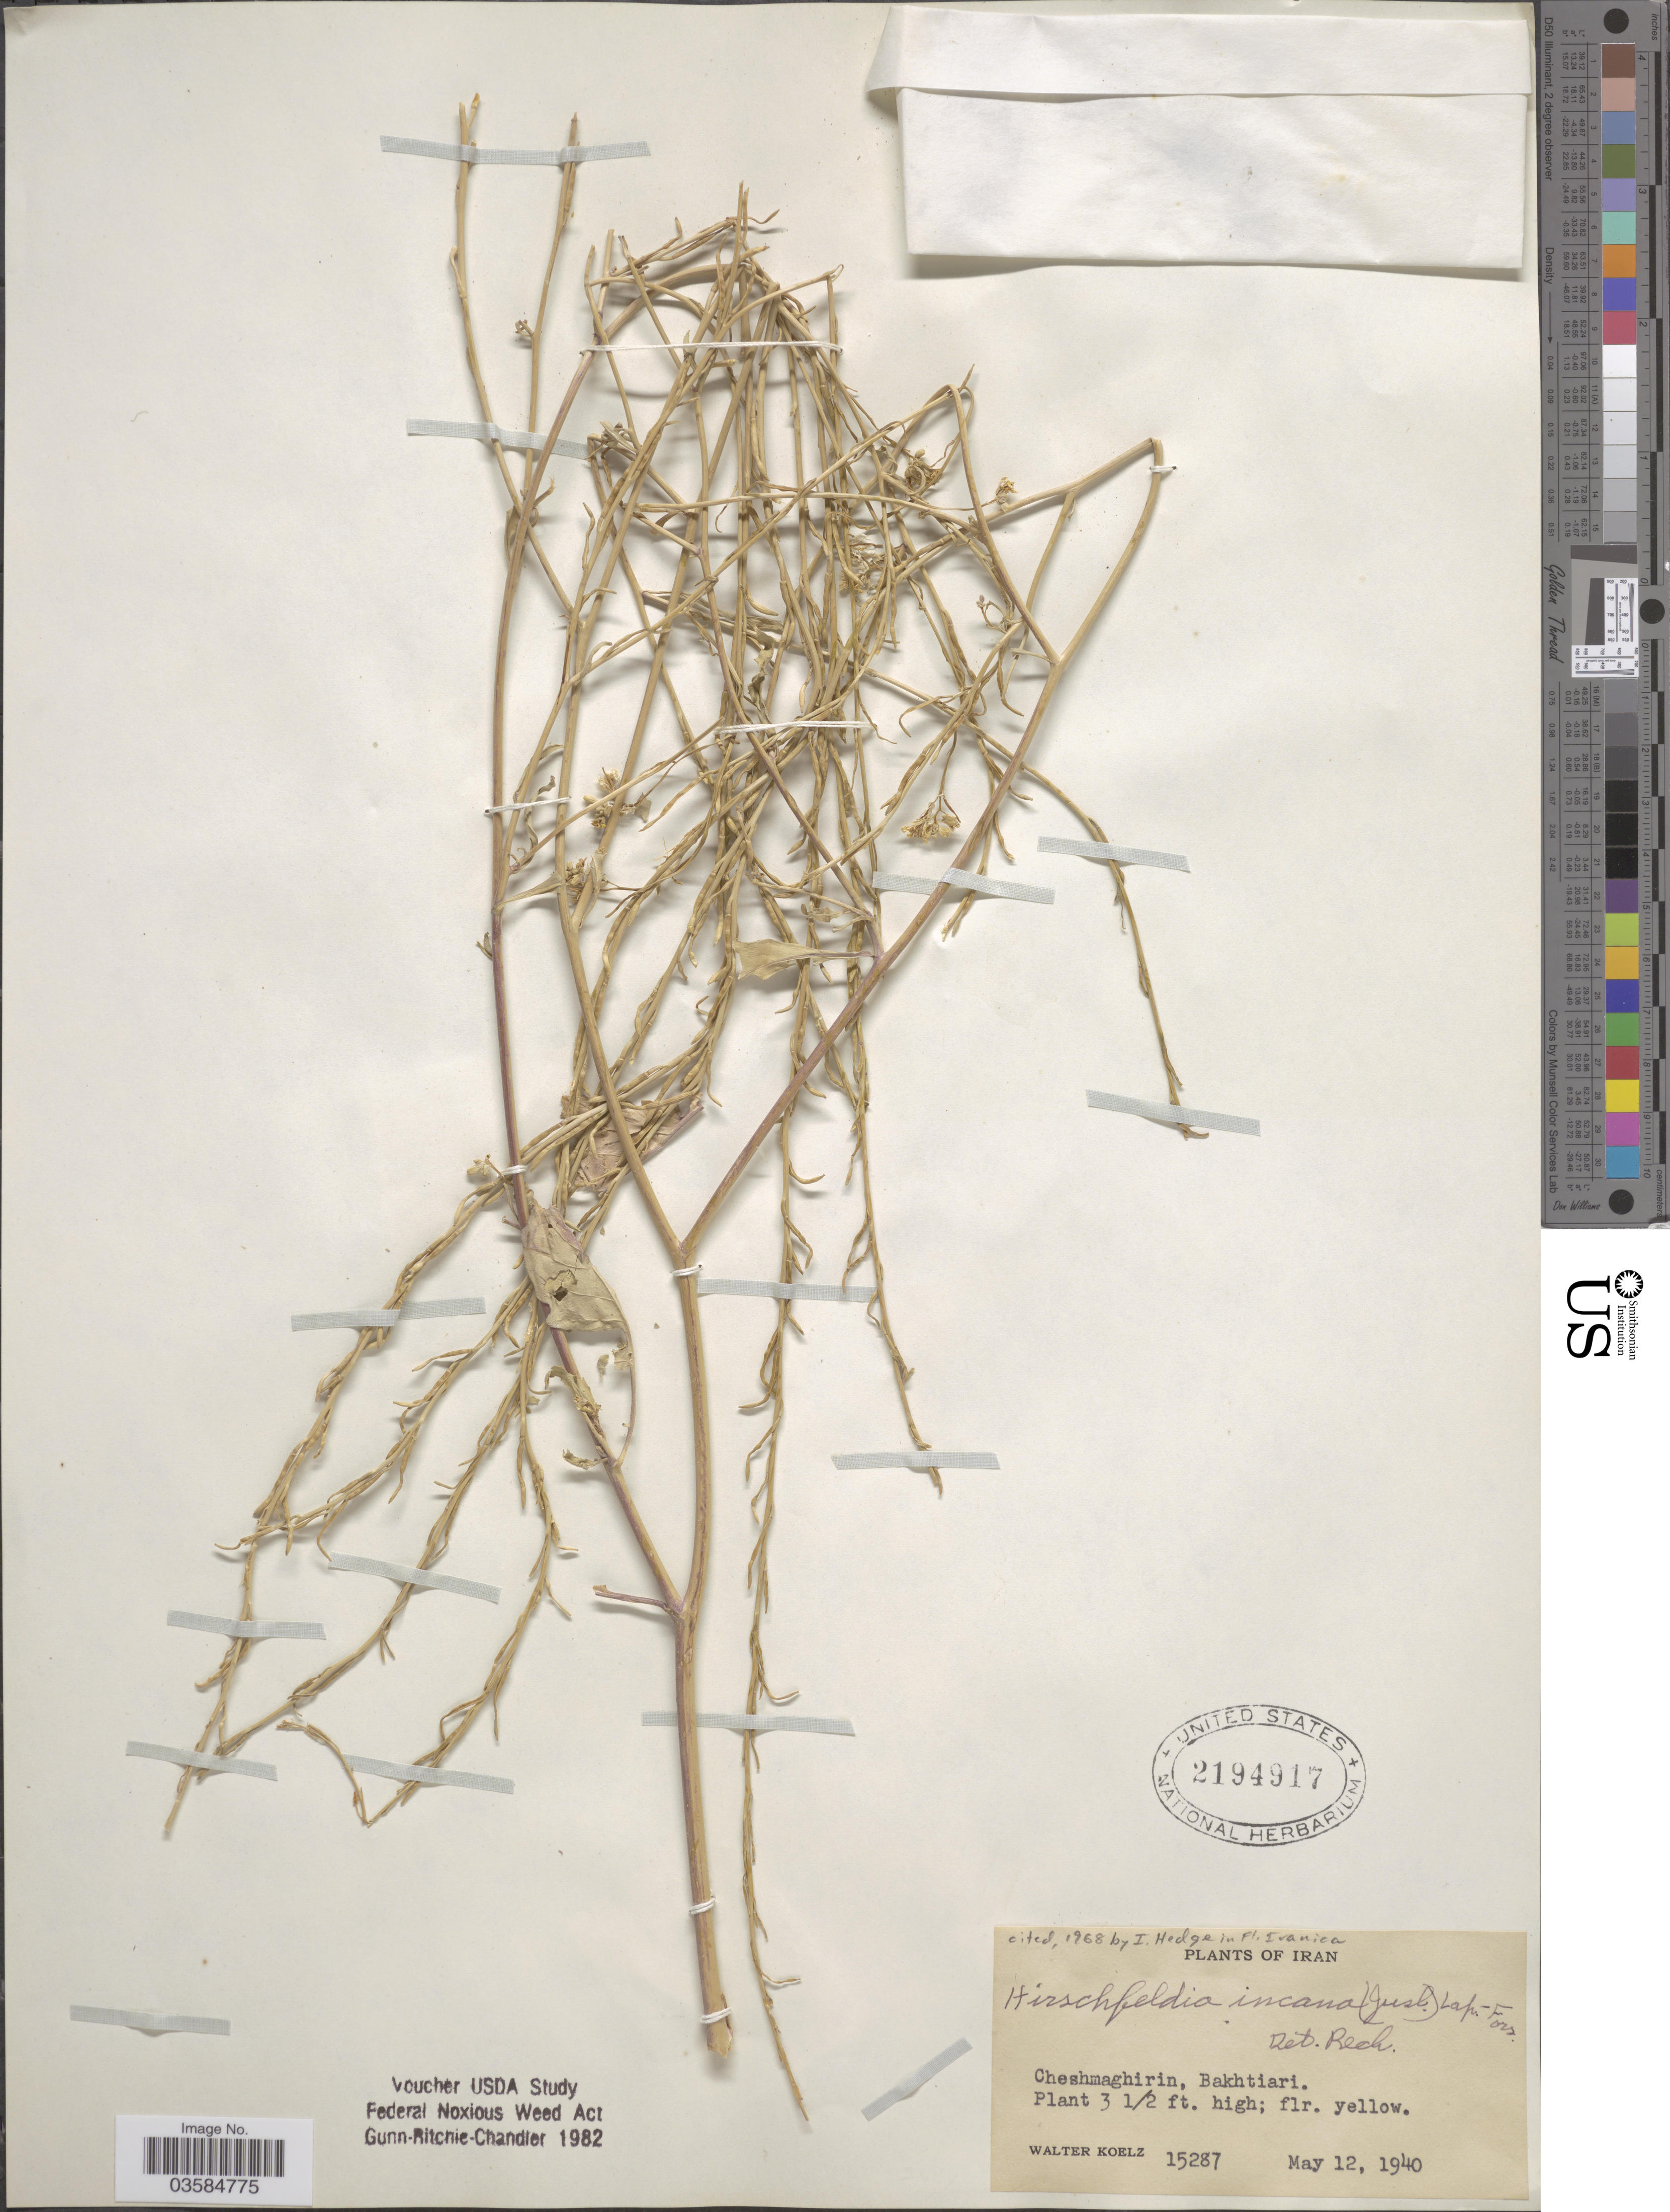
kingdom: Plantae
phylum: Tracheophyta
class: Magnoliopsida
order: Brassicales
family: Brassicaceae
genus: Hirschfeldia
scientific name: Hirschfeldia incana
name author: (L.) Lagr.-Foss.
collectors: W. N. Koelz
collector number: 15287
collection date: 1940-05-12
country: Iran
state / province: Chahar Mahaal and Bakhtiari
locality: Cheshmaghirin, Bakhtiari.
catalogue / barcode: US 2194917